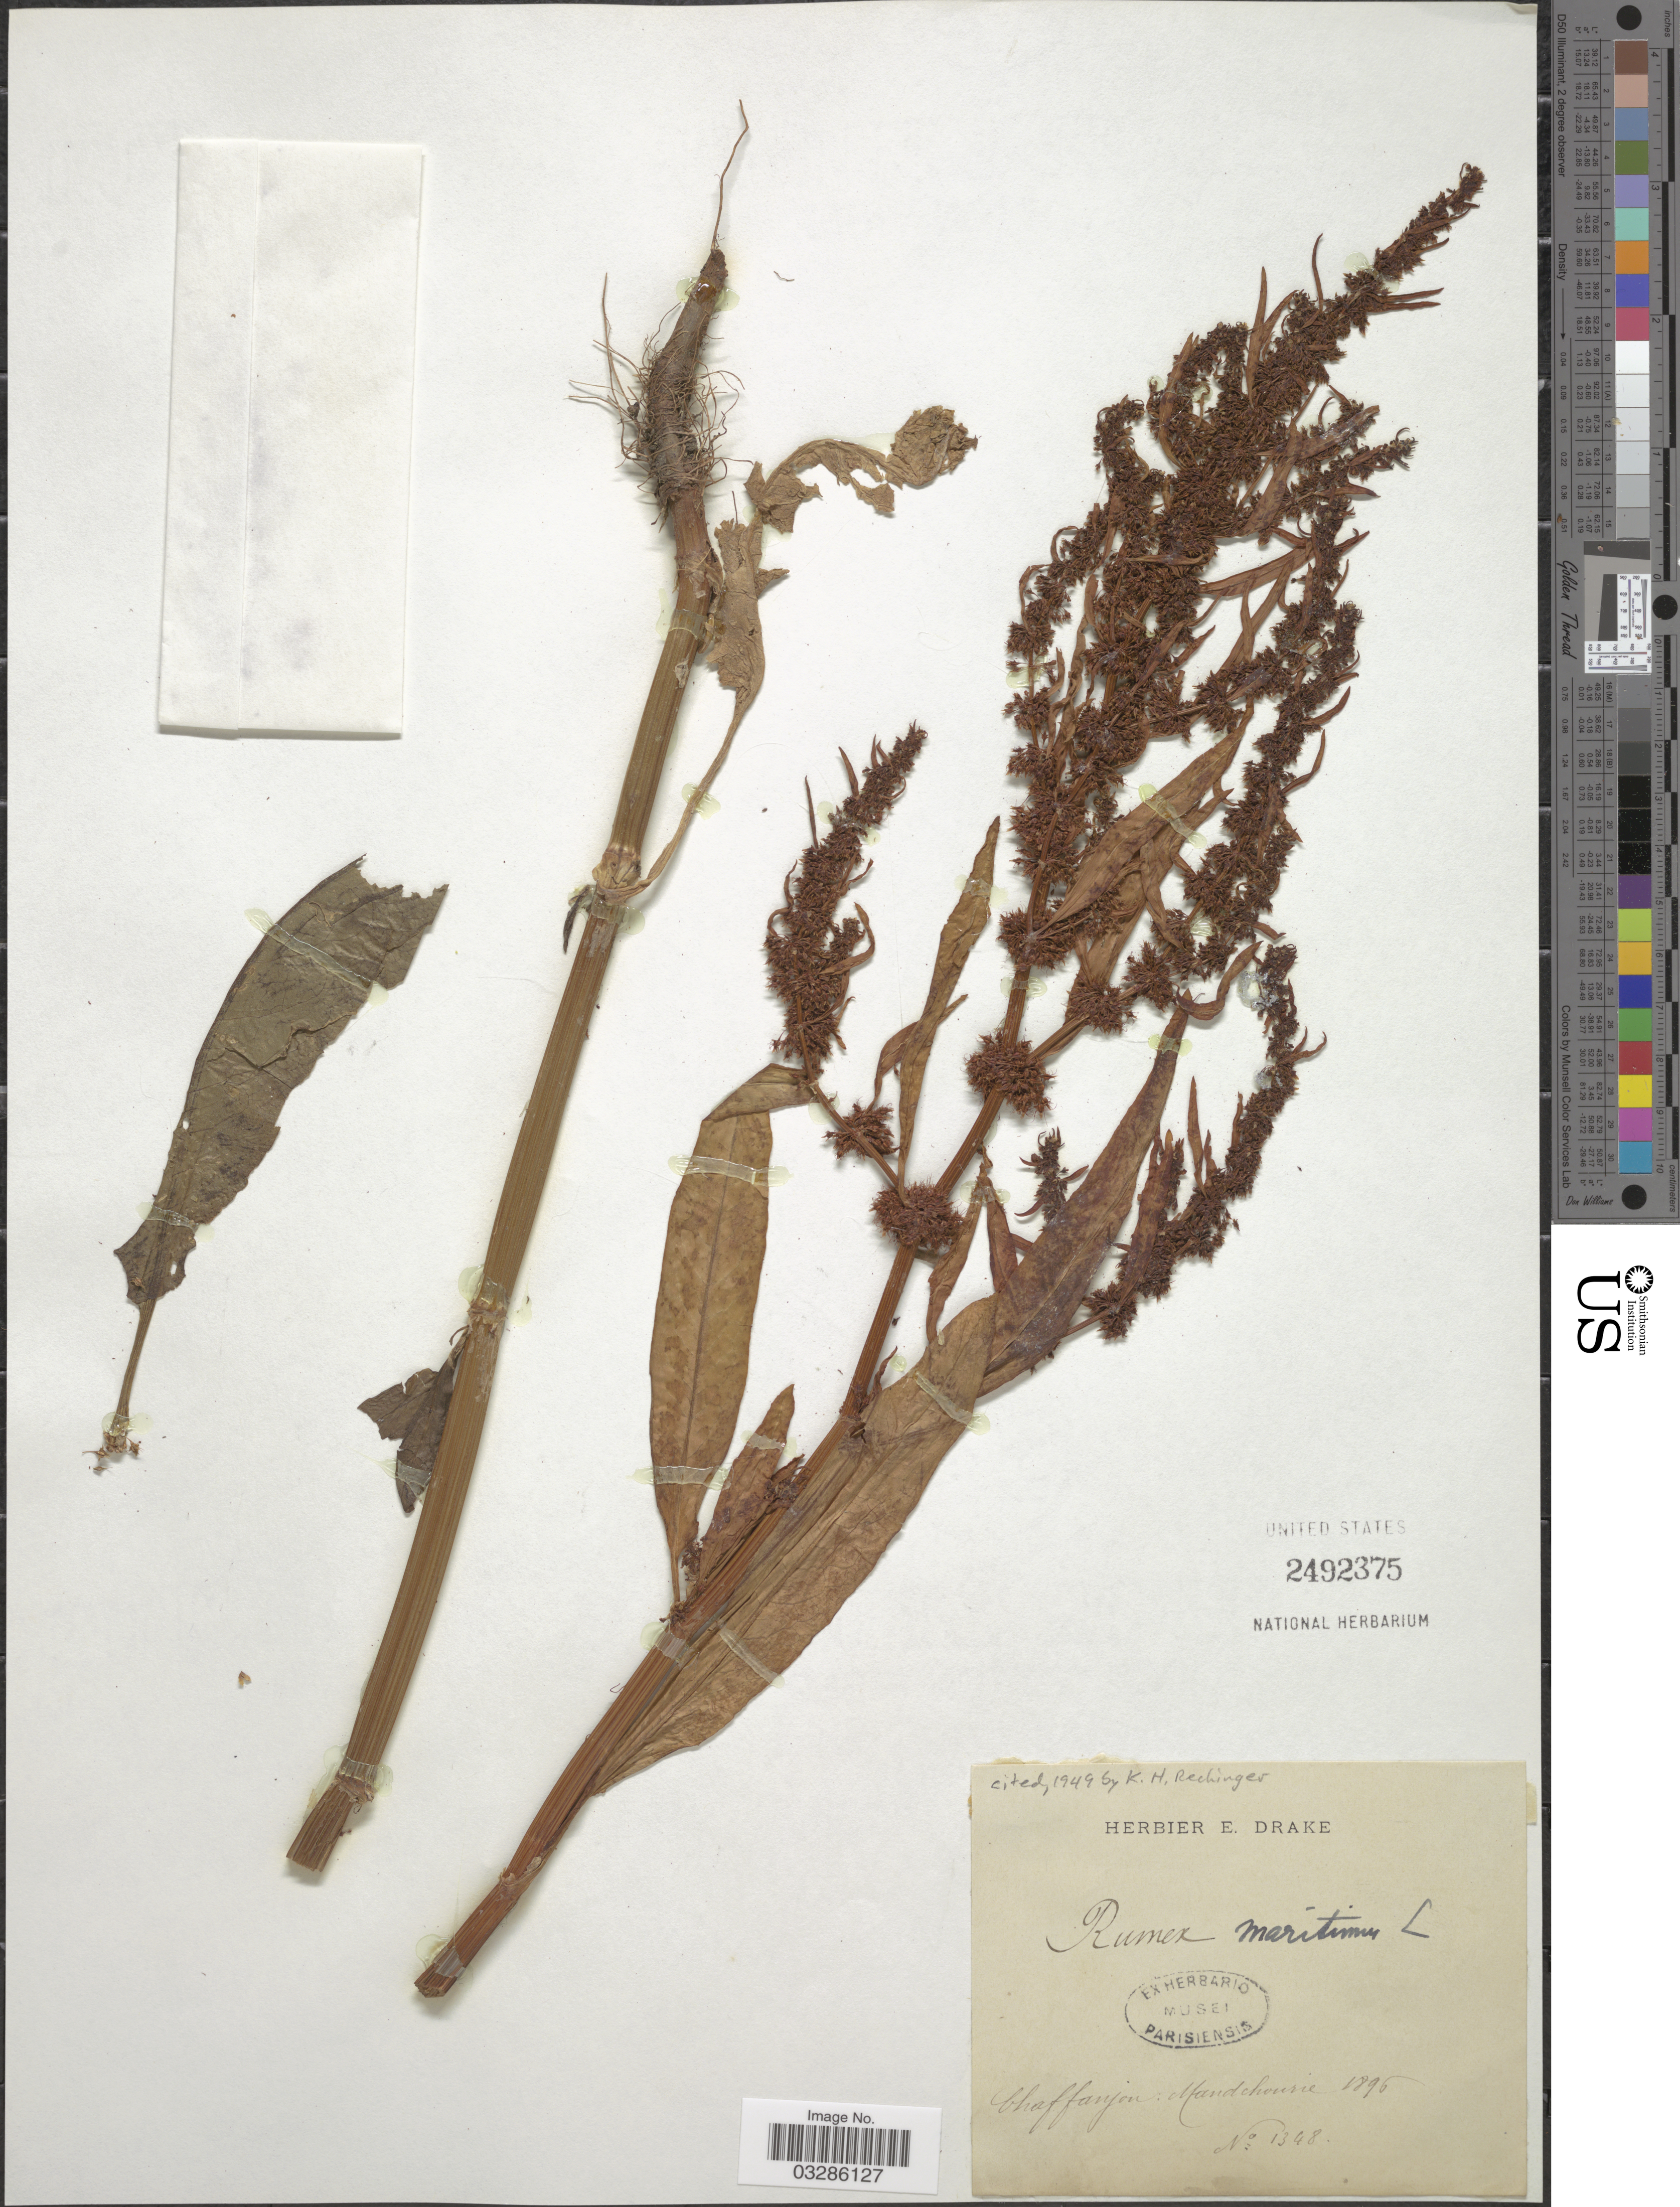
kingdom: Plantae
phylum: Tracheophyta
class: Magnoliopsida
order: Caryophyllales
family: Polygonaceae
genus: Rumex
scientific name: Rumex maritimus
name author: L.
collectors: ex herb. E. Drake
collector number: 1348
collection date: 1896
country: China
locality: Chaffanjon: Mandchourie.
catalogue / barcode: US 2492375